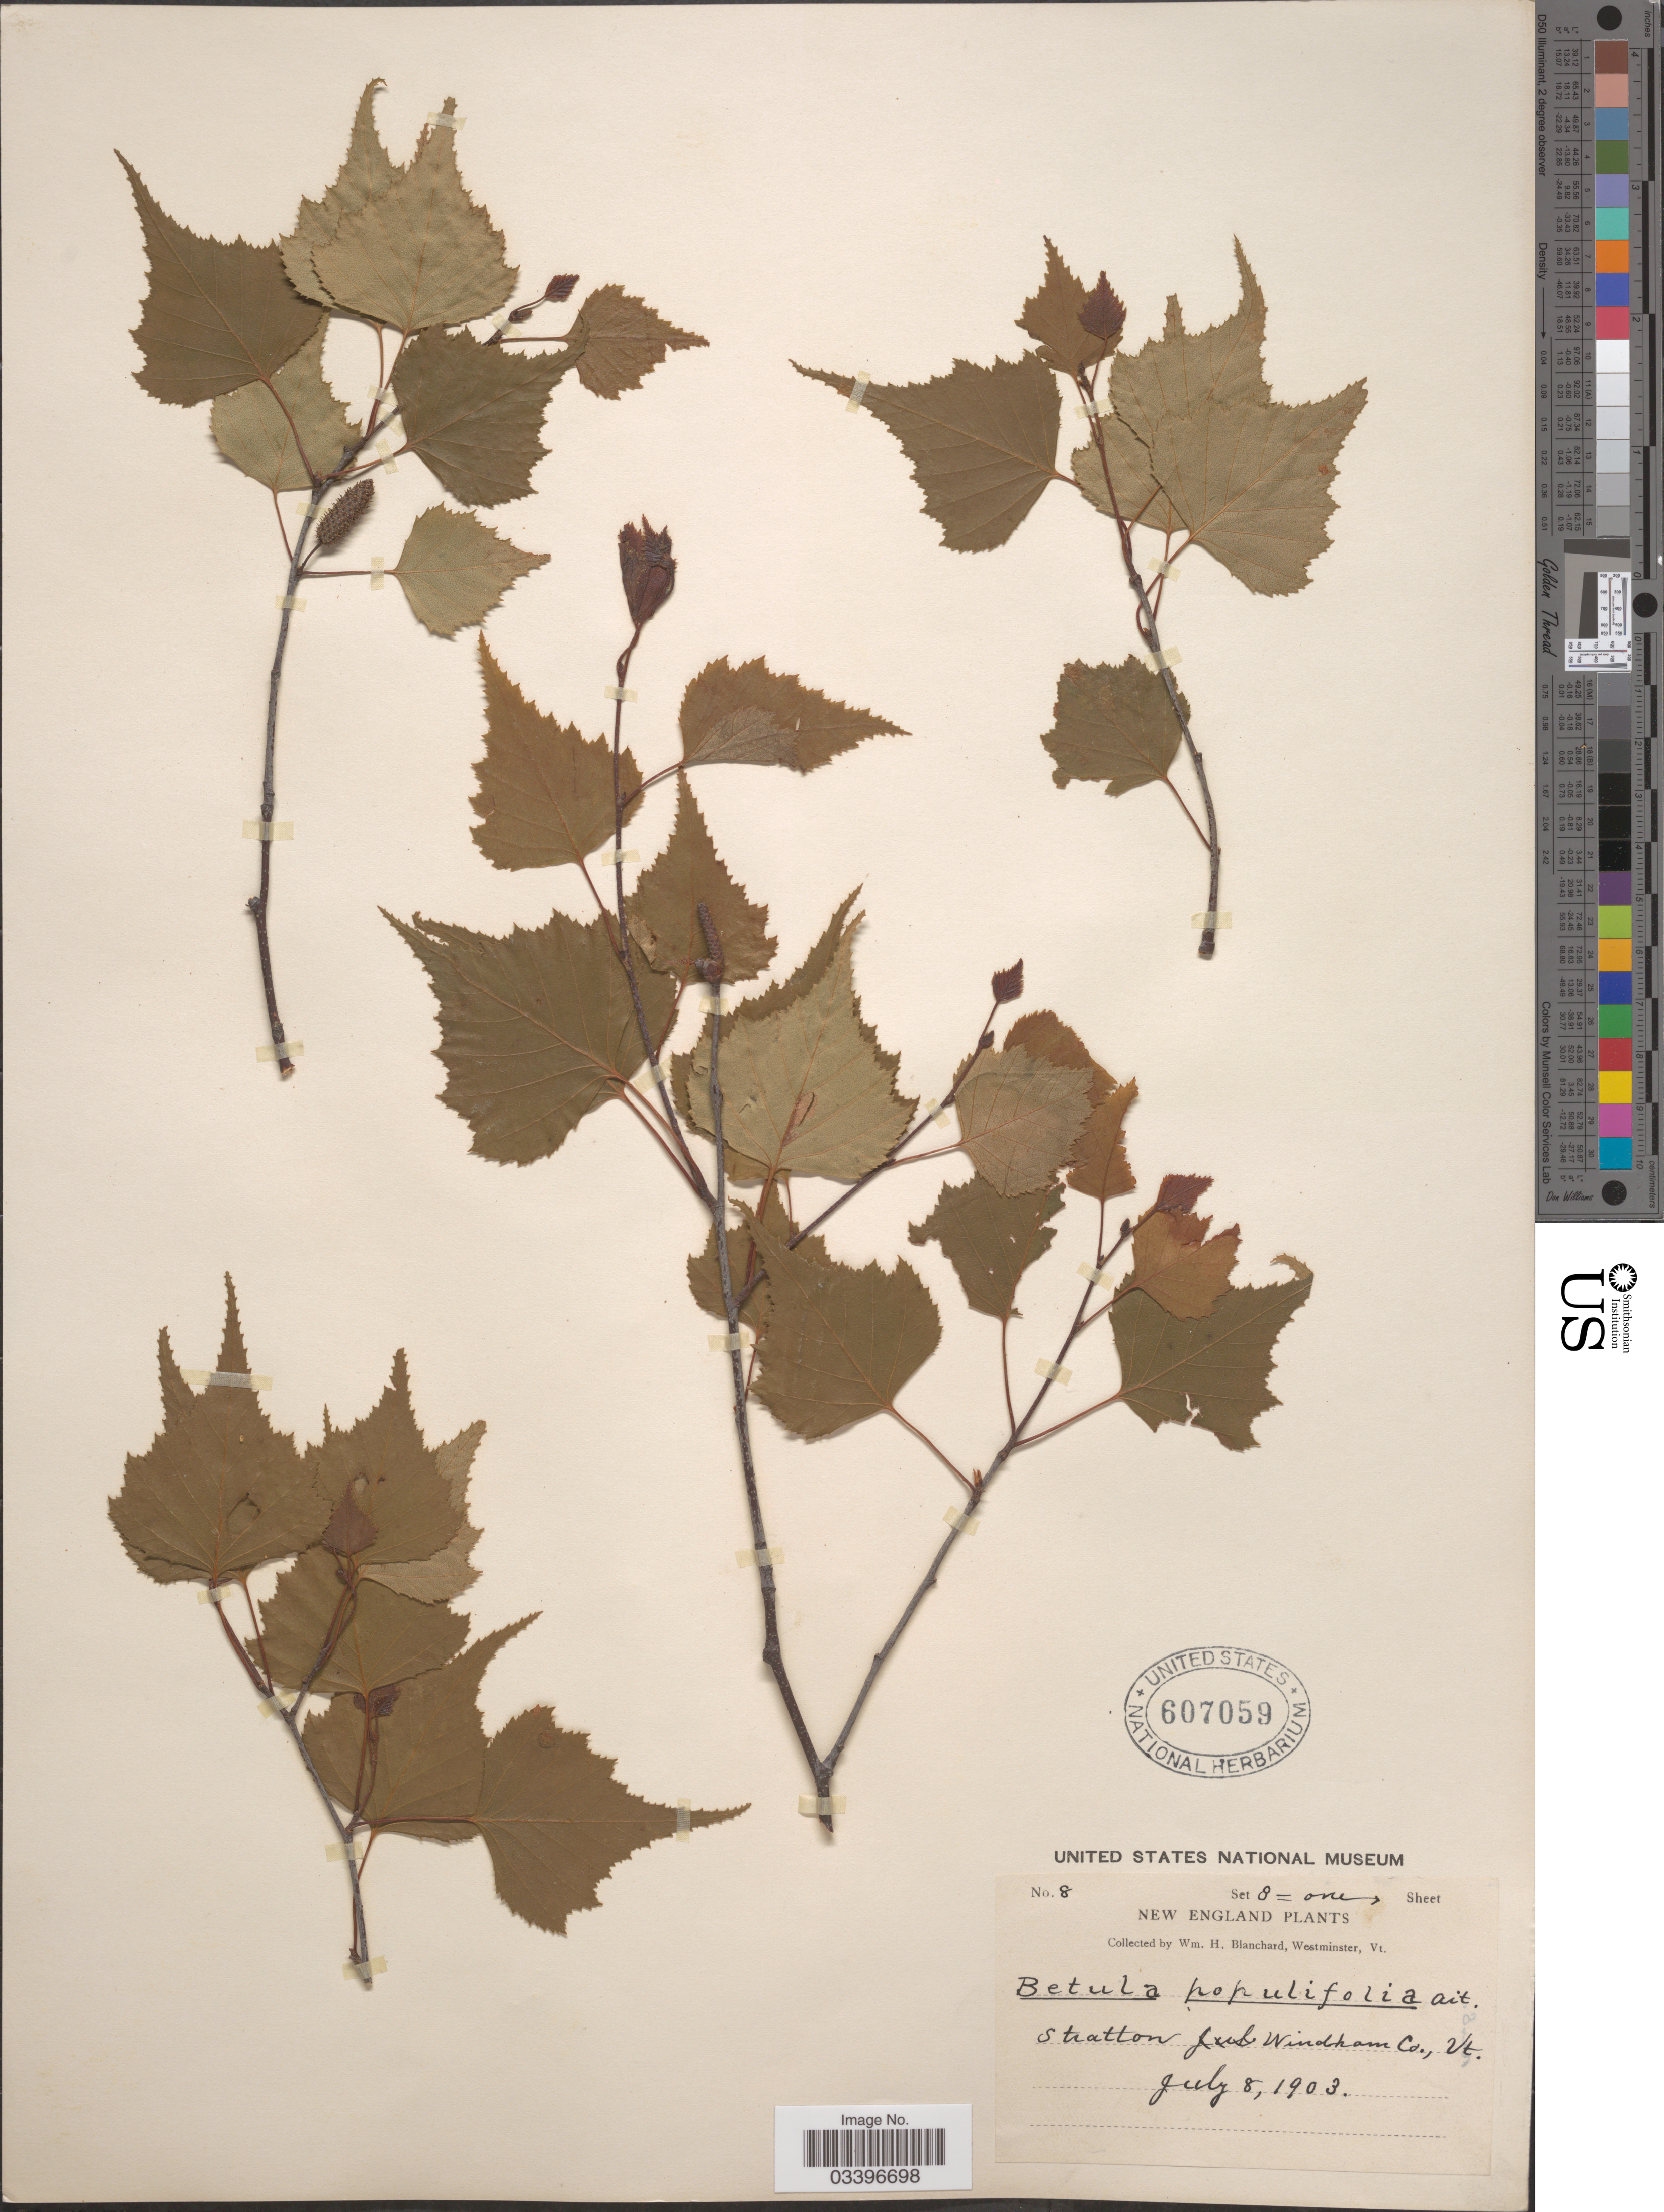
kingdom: Plantae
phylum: Tracheophyta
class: Magnoliopsida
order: Fagales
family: Betulaceae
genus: Betula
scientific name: Betula populifolia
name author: Marshall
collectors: W. H. Blanchard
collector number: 8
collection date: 1903-07-08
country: United States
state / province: Vermont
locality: New England. Stratton Winham Co.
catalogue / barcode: US 607059